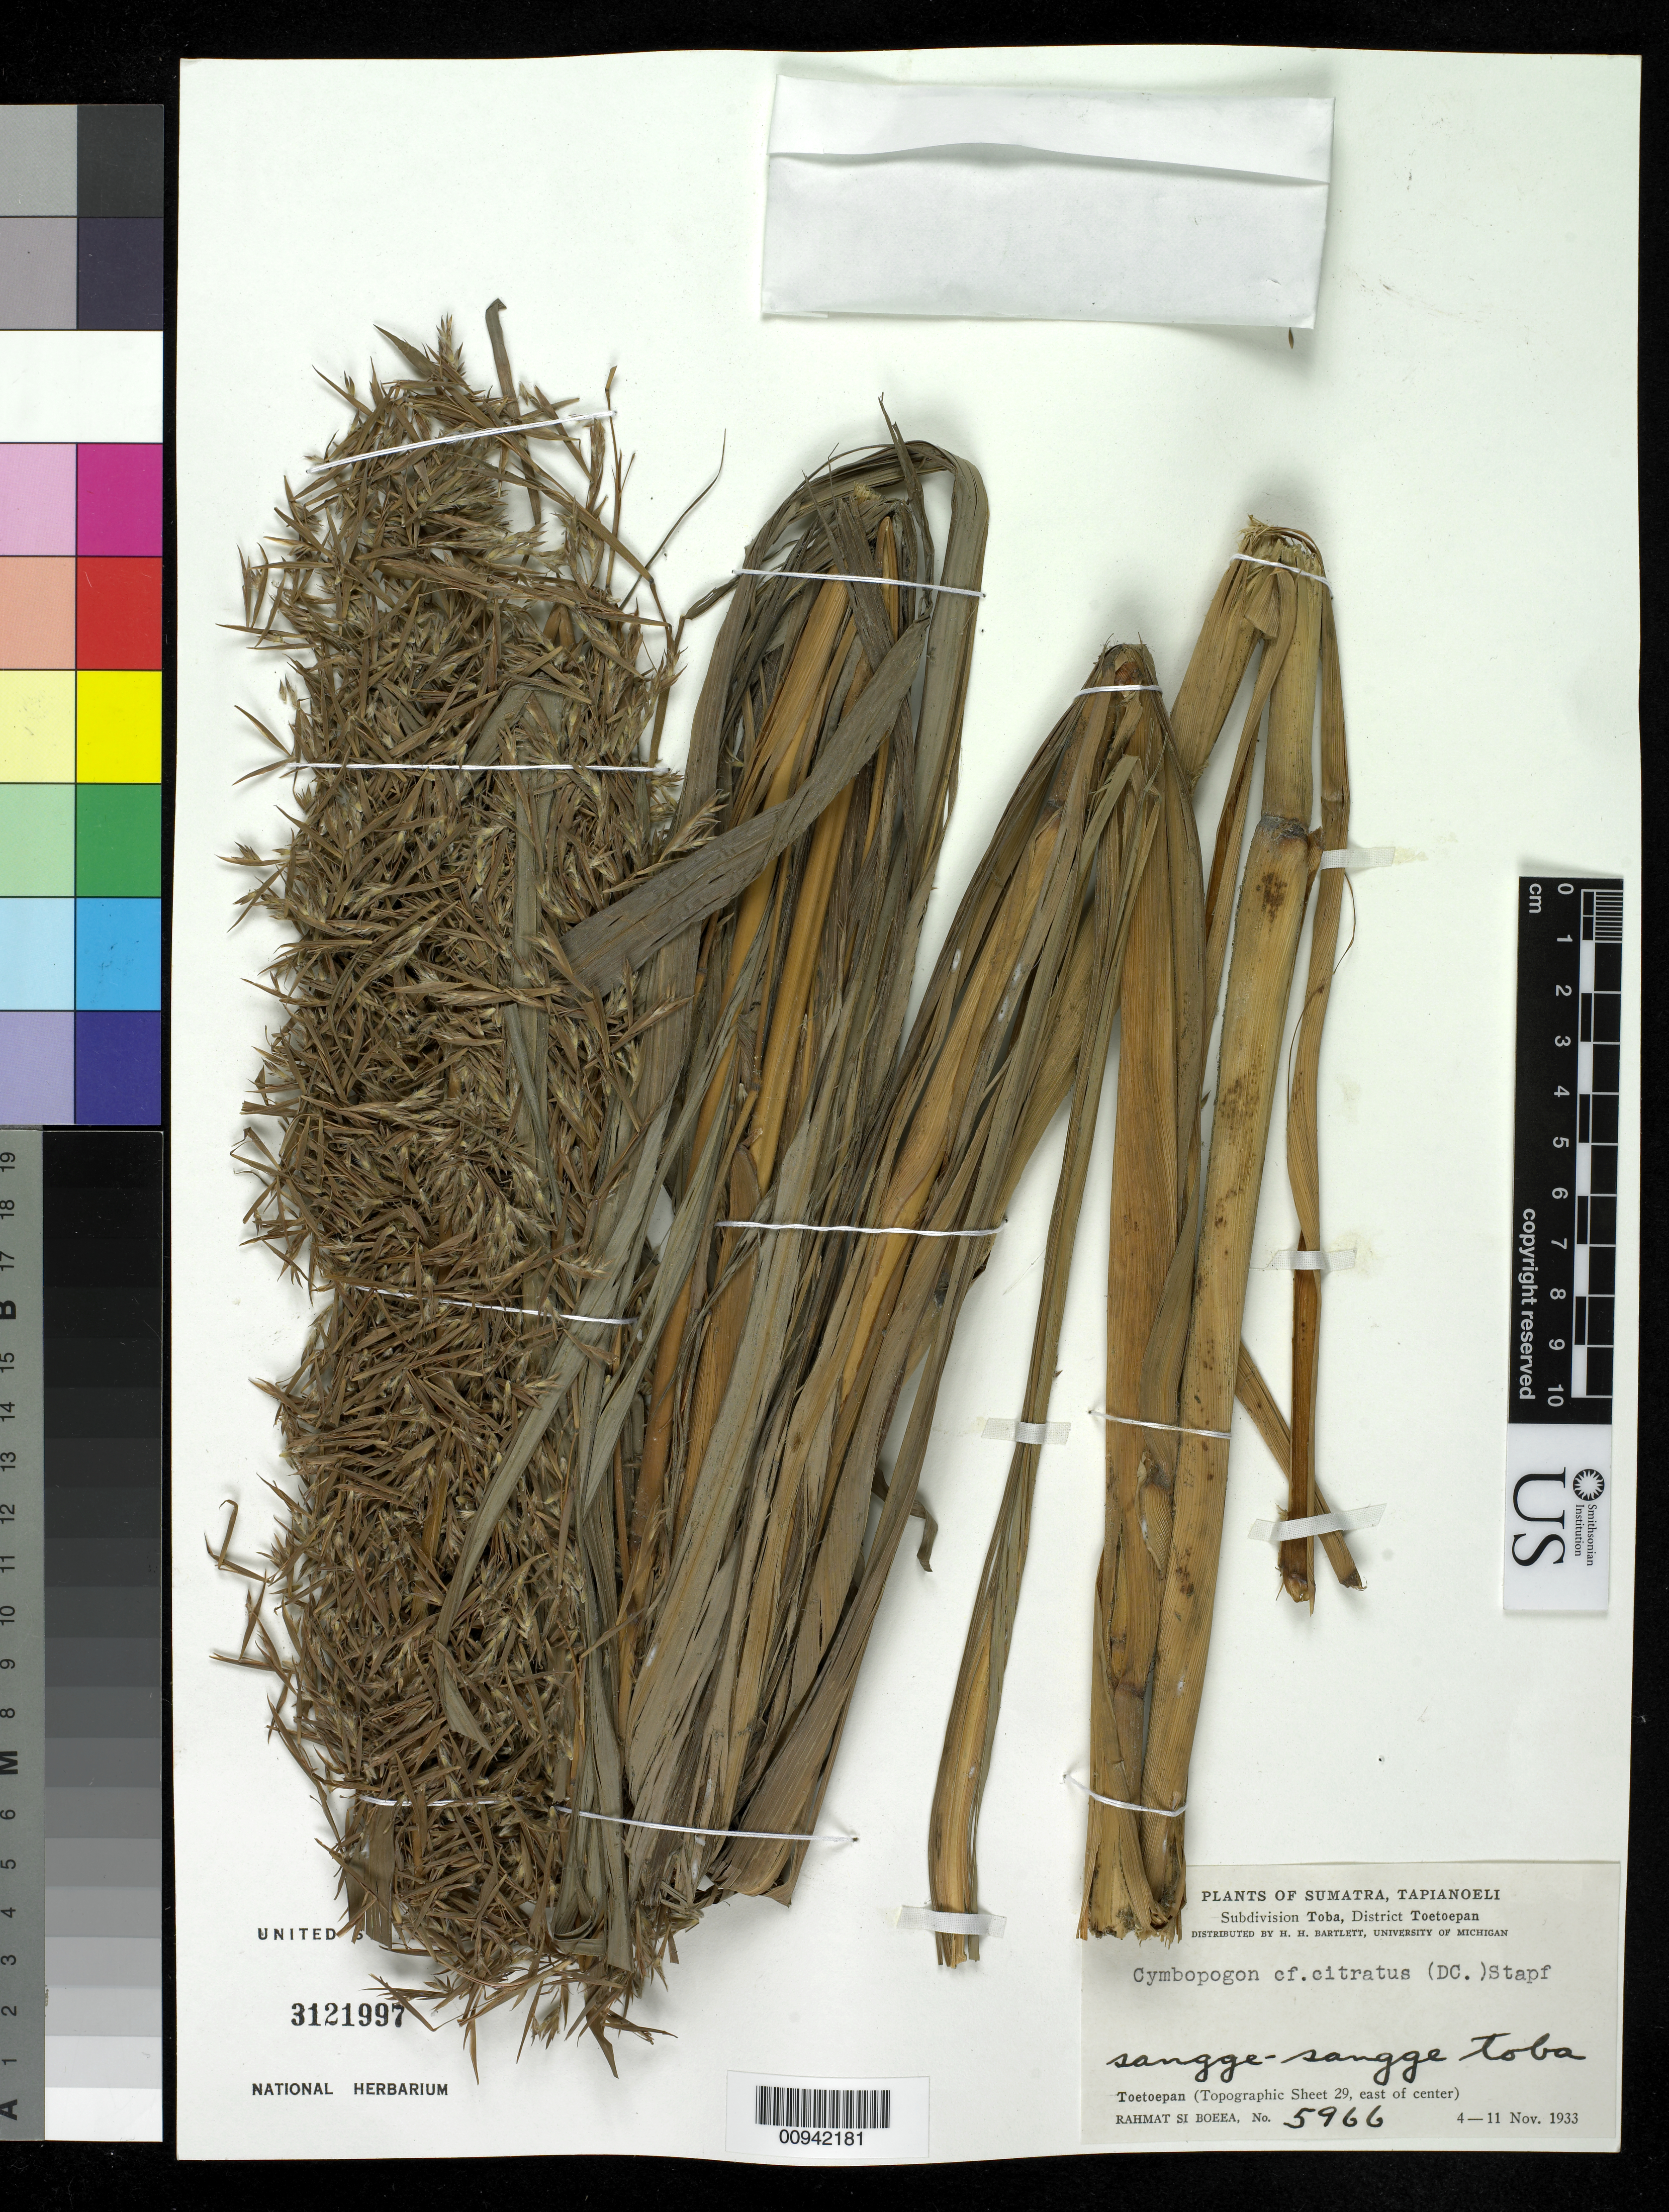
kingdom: Plantae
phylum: Tracheophyta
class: Liliopsida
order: Poales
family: Poaceae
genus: Cymbopogon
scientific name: Cymbopogon citratus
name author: (DC.) Stapf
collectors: Rahmat Si Boeea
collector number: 5966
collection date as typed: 04 Nov 1933 to 11 Nov 1933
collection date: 1933-11-04/1933-11-11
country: Indonesia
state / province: Sumatra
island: Sumatra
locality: district Toetoepan, subdivision Toba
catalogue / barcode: US 3121997